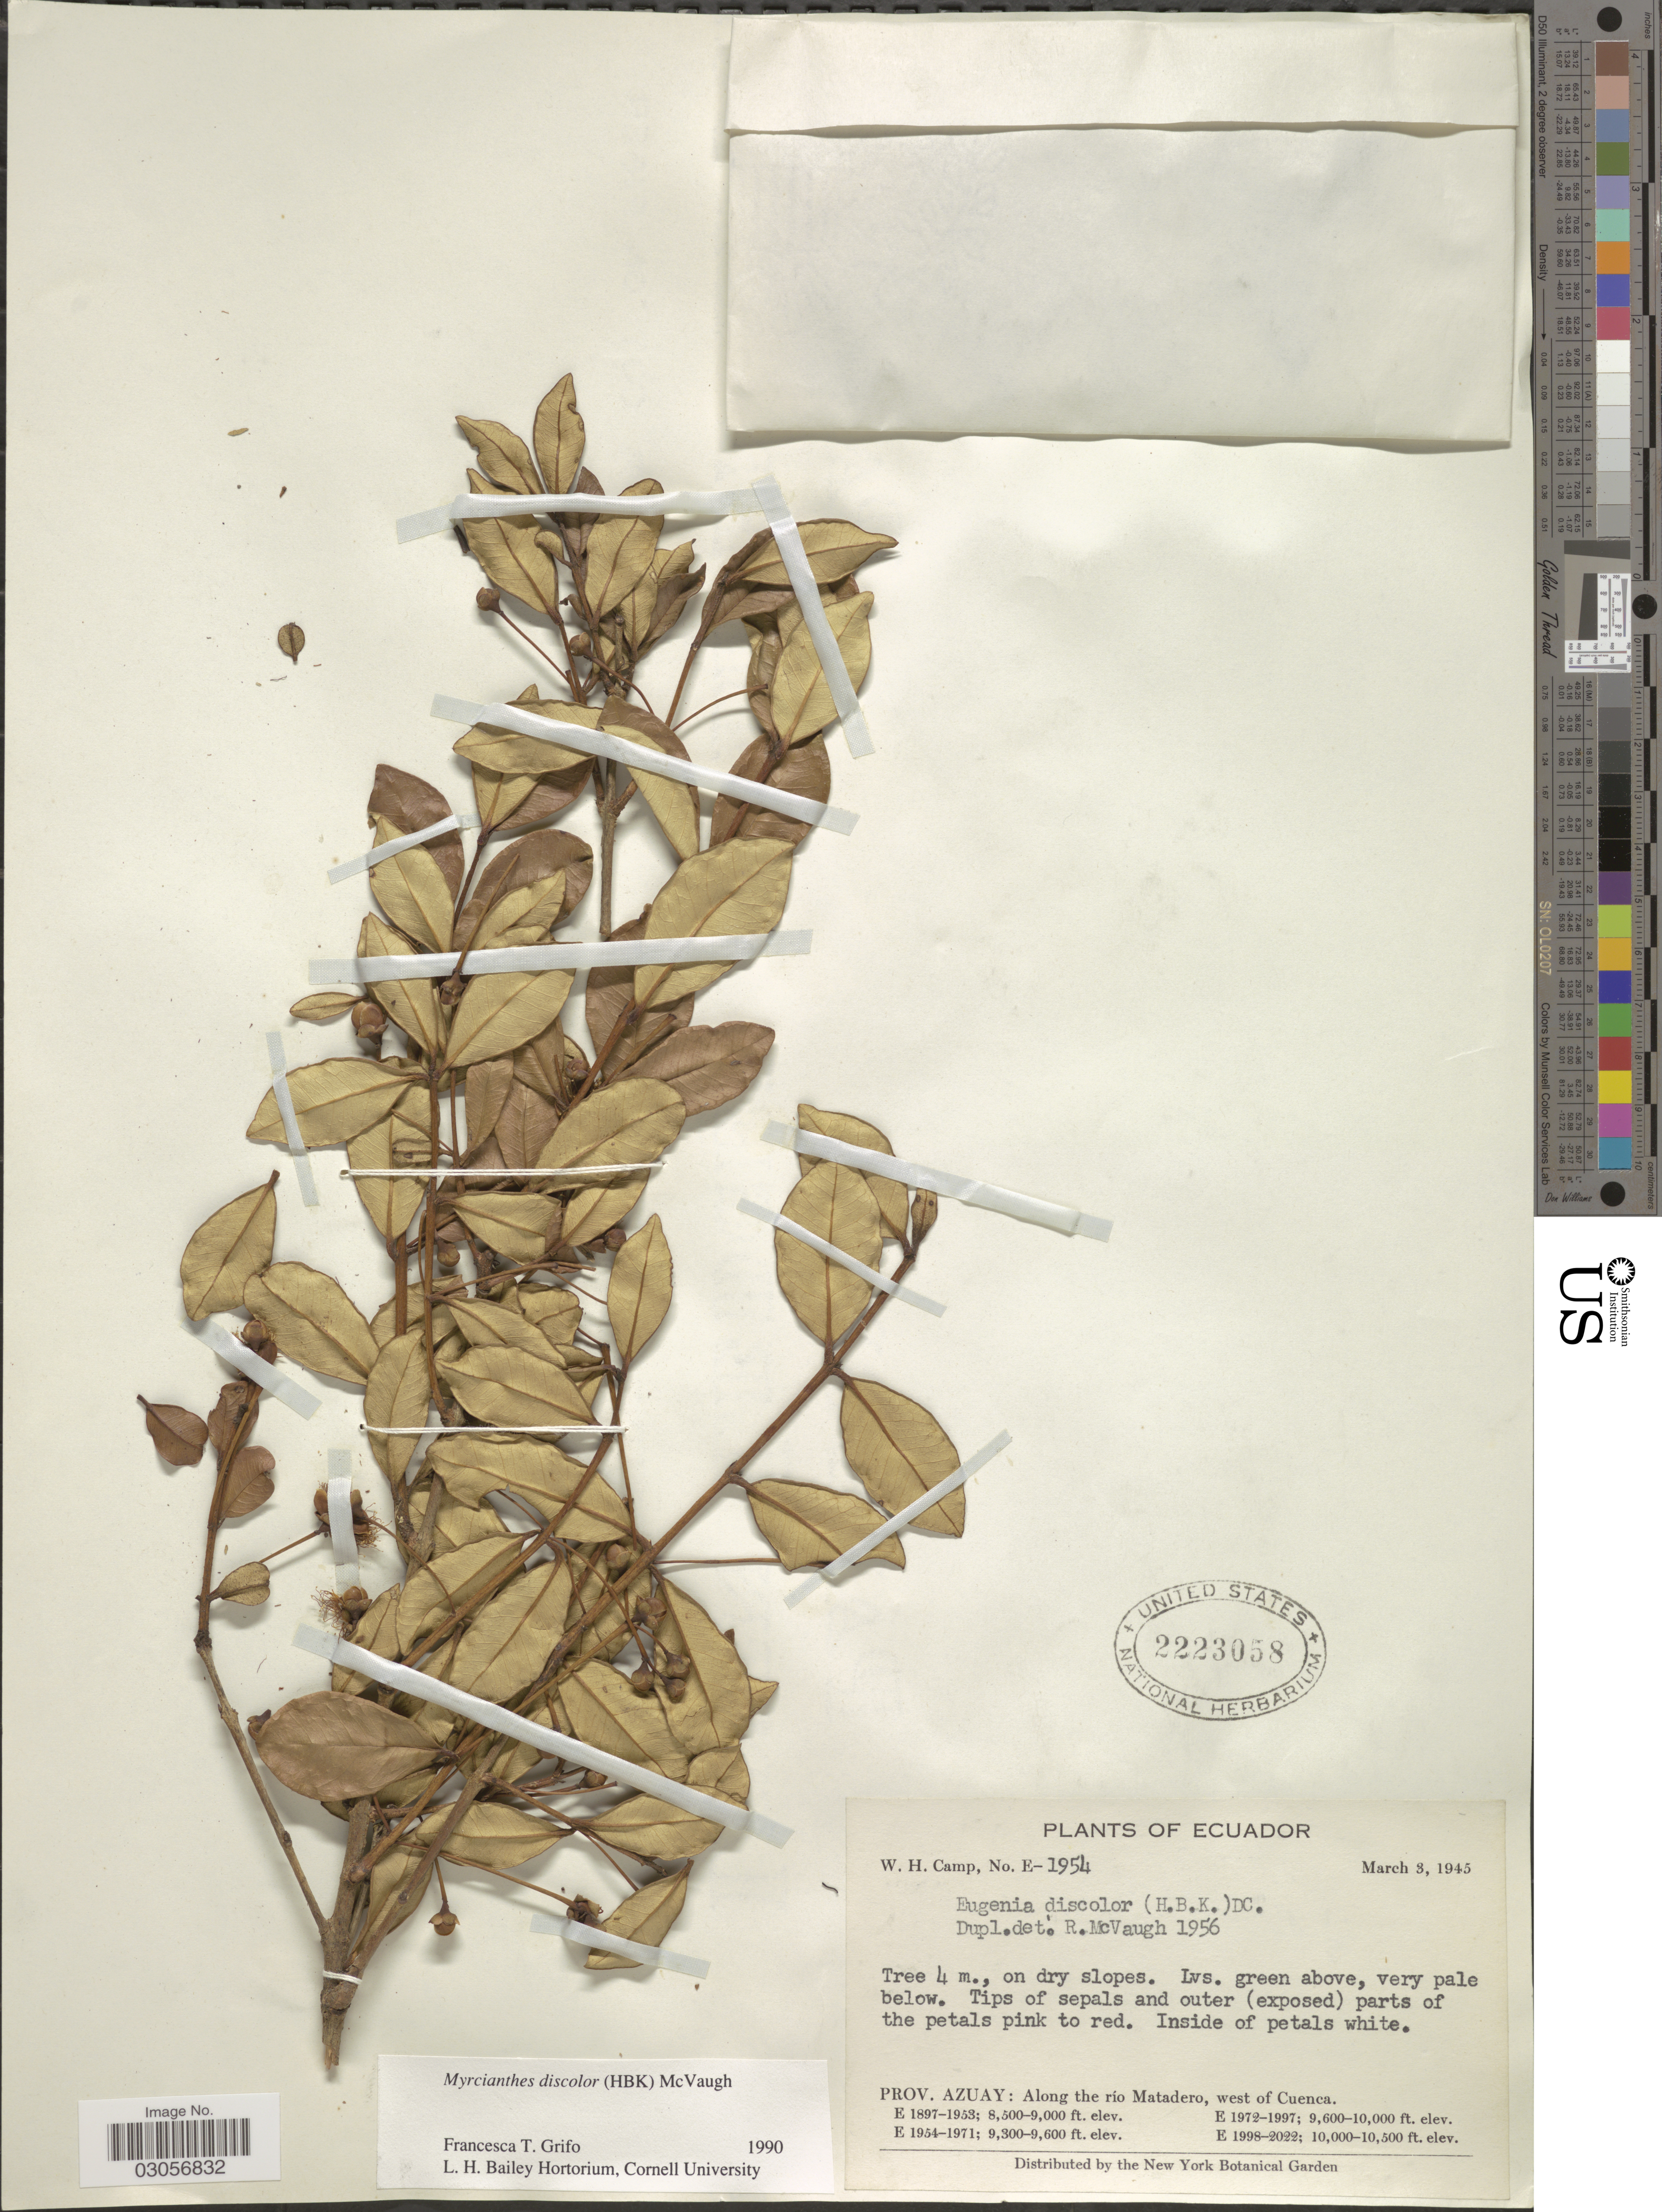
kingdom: Plantae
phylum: Tracheophyta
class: Magnoliopsida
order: Myrtales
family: Myrtaceae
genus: Myrcianthes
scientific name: Myrcianthes discolor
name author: (Kunth) McVaugh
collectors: W. H. Camp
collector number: E-1954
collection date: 1945-03-03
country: Ecuador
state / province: Azuay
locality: Along the río Matadero, west of Cuenca.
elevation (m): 2835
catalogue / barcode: US 2223058